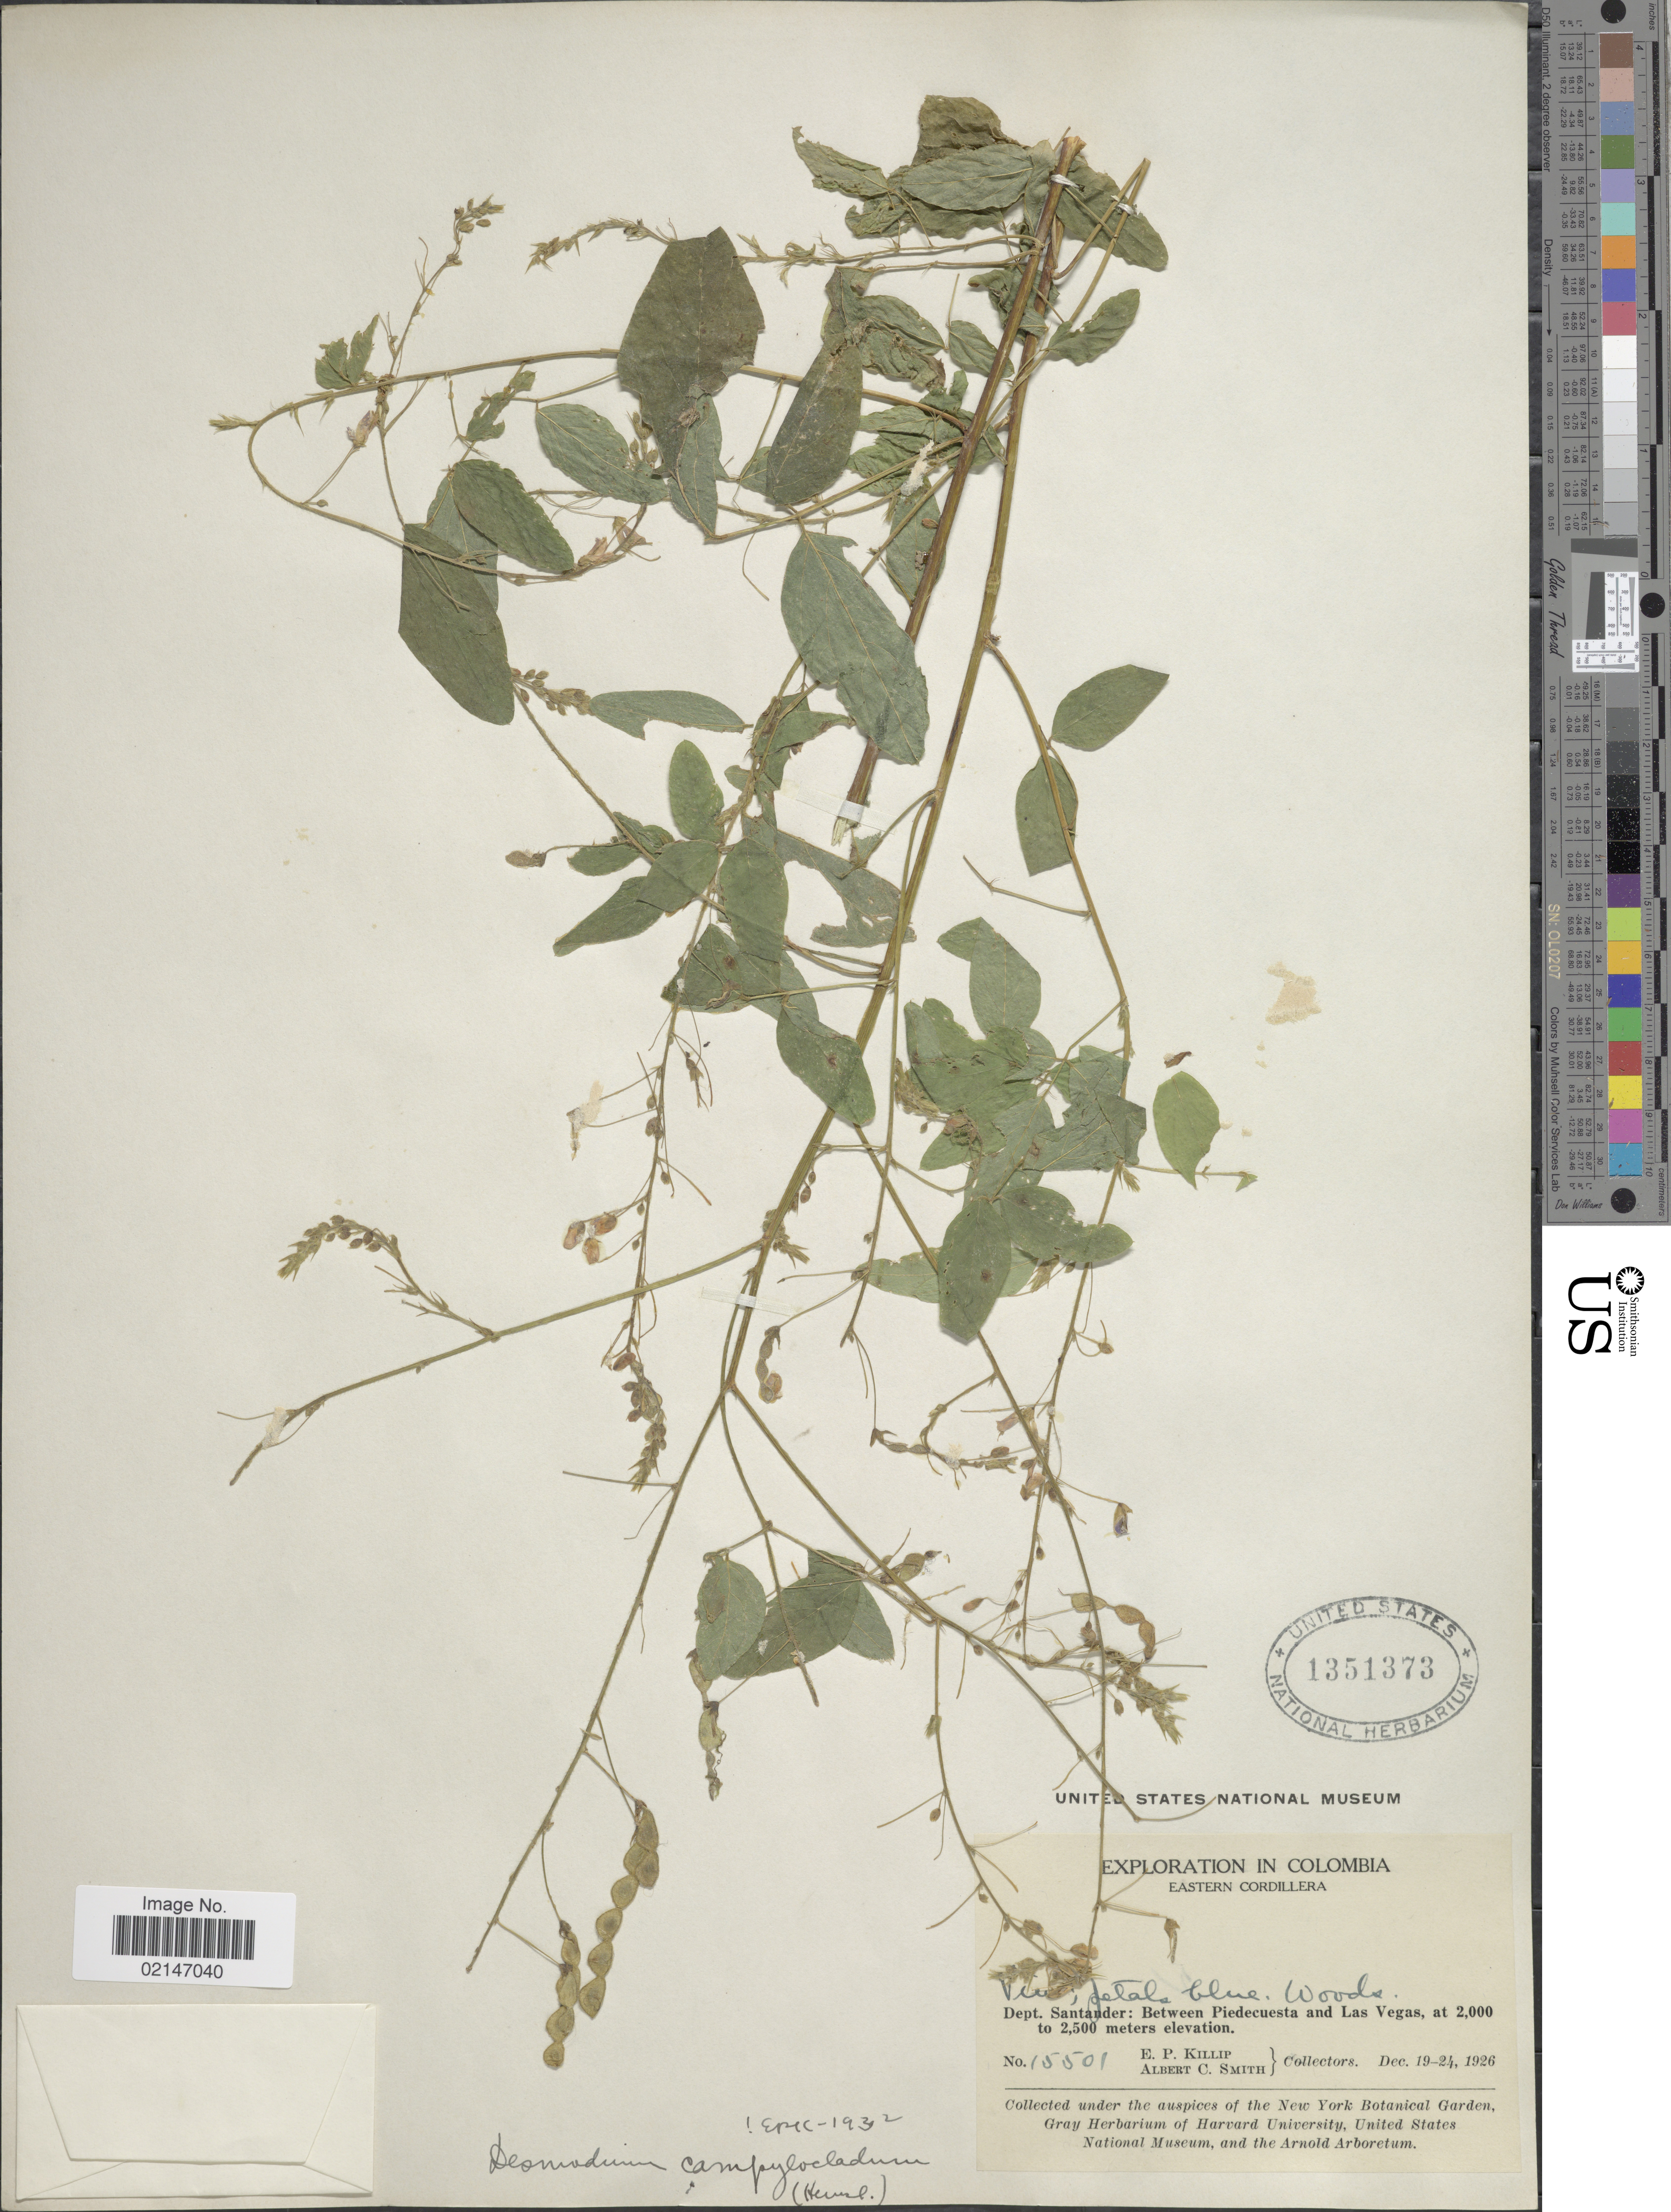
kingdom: Plantae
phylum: Tracheophyta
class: Magnoliopsida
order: Fabales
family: Fabaceae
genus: Desmodium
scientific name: Desmodium campyloclados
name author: Hemsl.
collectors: E. P. Killip & A. C. Smith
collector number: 15501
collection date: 1926-12-19/1926-12-24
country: Colombia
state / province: Santander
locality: Eastern Cordillera, between Piedecuesta and Las Vegas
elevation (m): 2000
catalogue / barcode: US 1351373